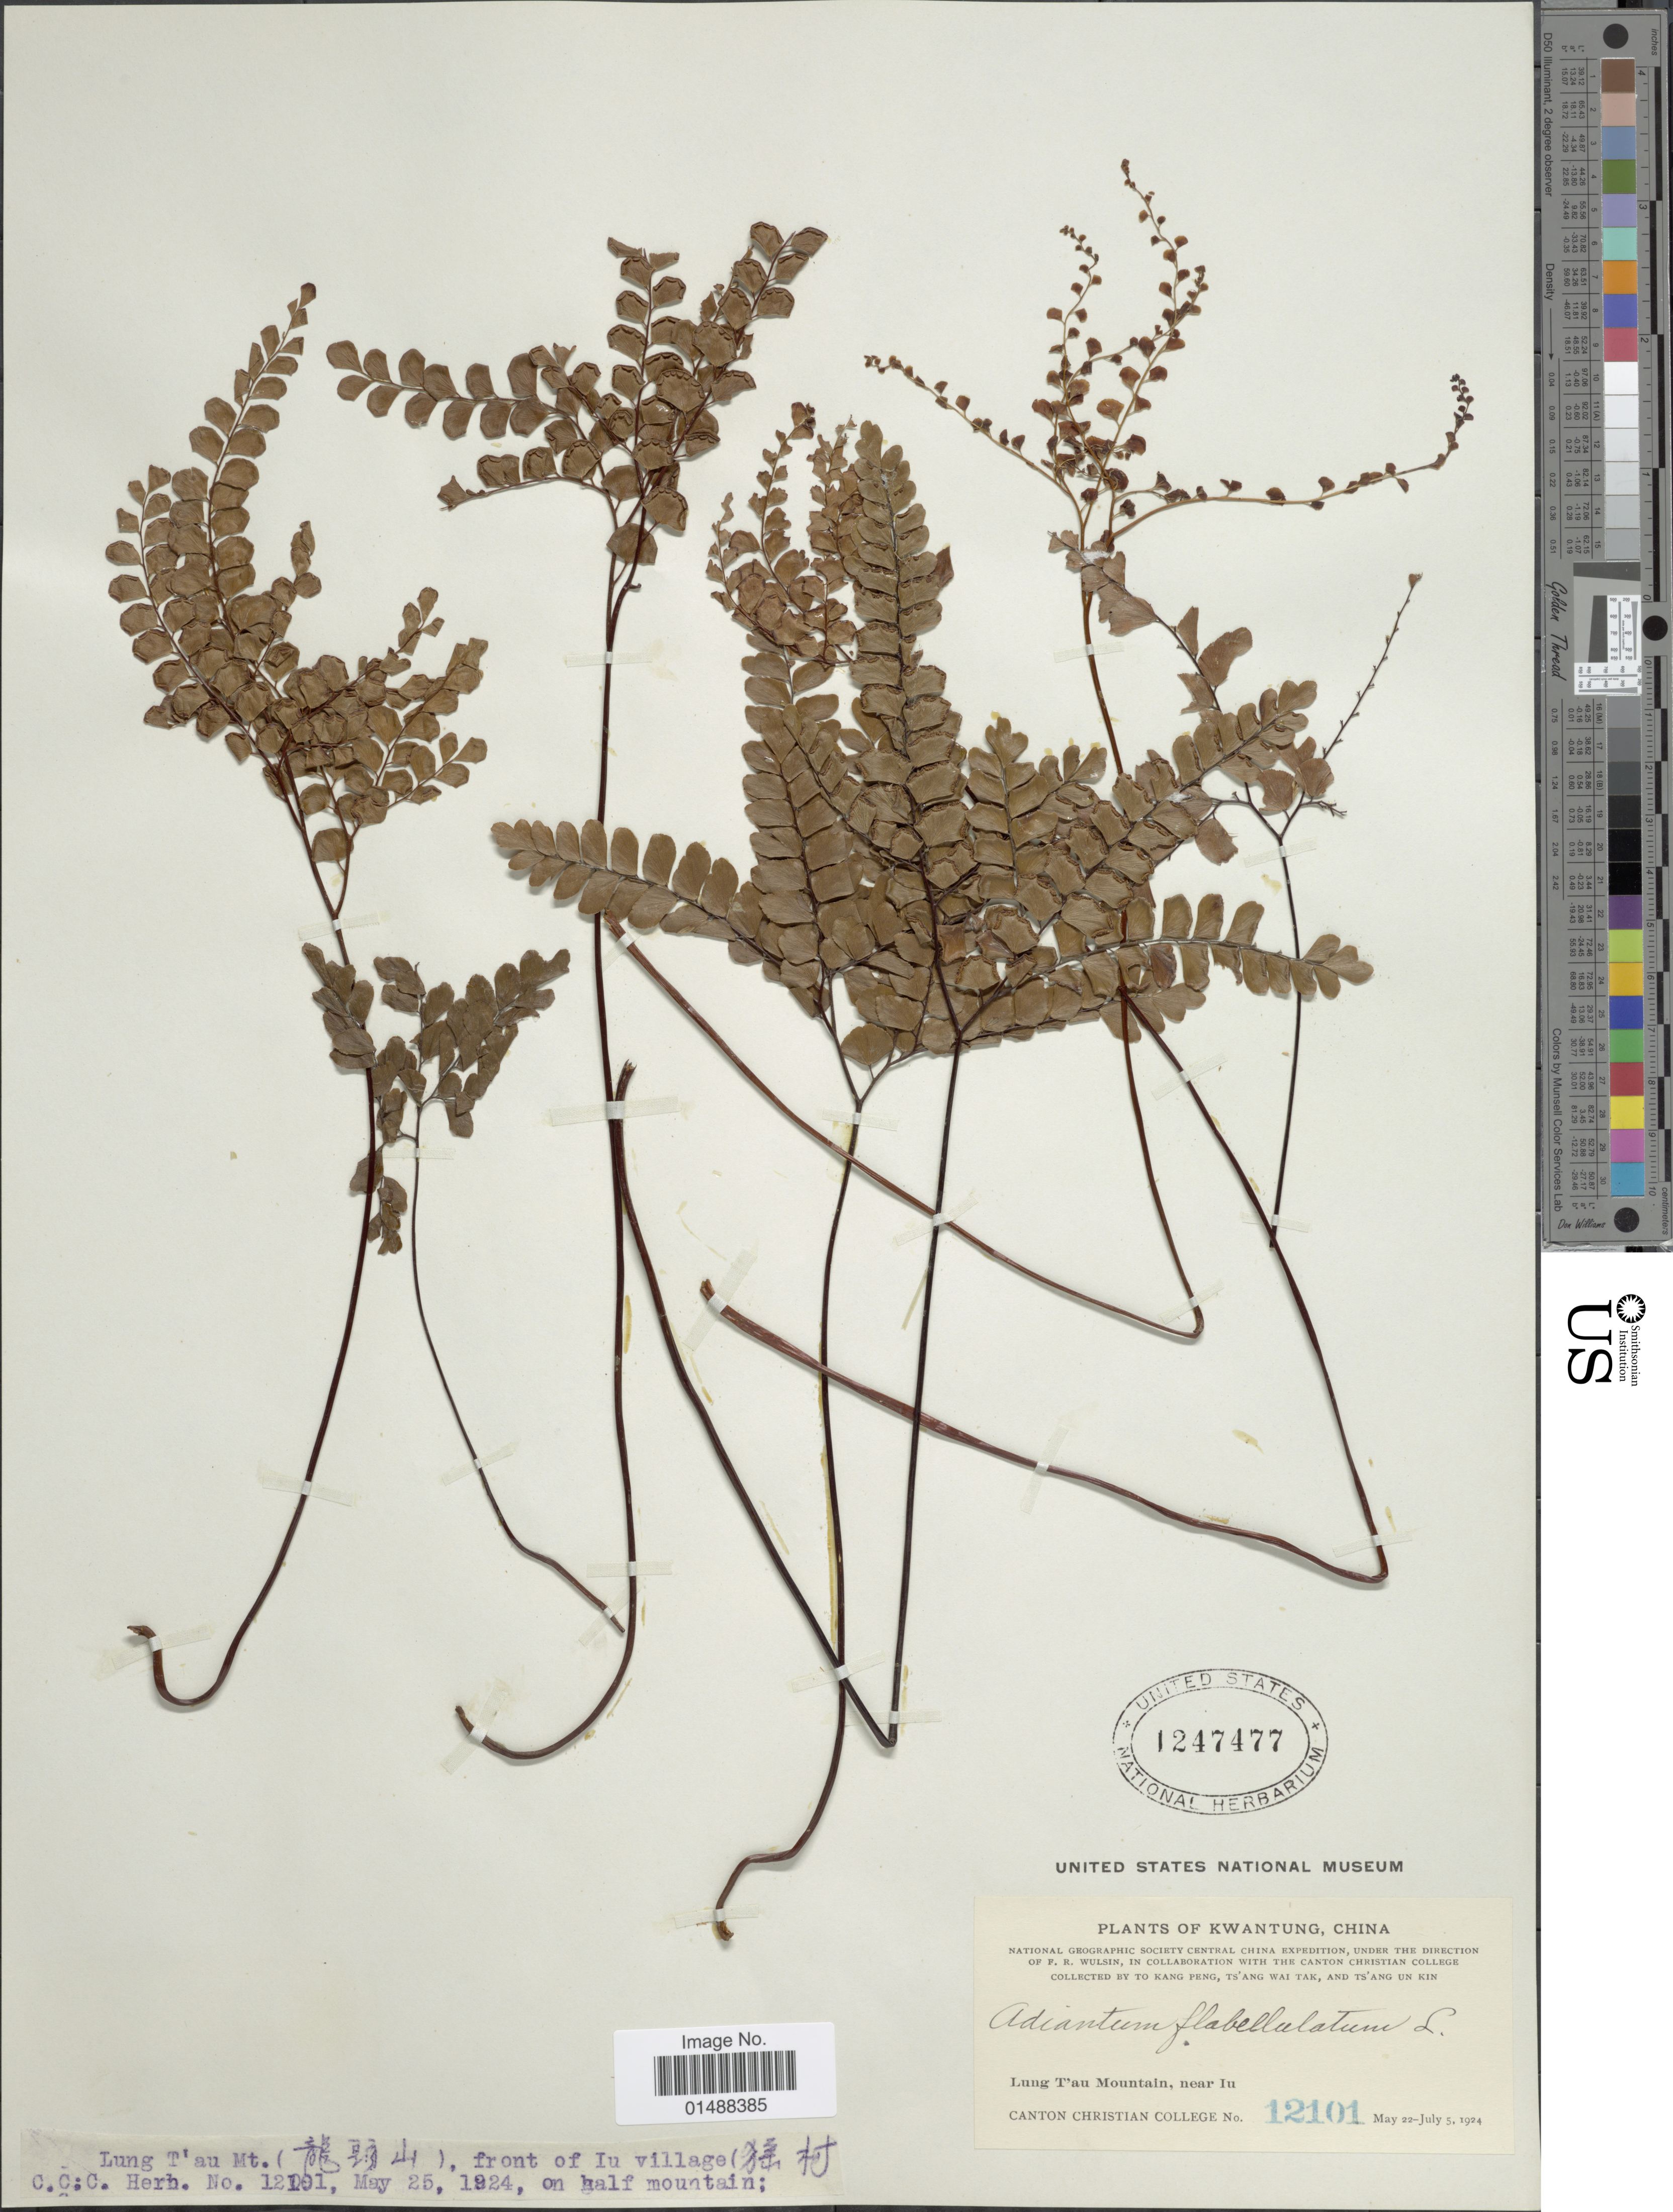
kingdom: Plantae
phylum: Tracheophyta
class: Polypodiopsida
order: Polypodiales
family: Pteridaceae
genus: Adiantum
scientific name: Adiantum flabellulatum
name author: L.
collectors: Canton Christian College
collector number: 12101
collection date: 1924-05-22/1924-07-05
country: China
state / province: Guangdong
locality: China, Kwangtung, Lung T'au Mountain, near Iu.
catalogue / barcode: US 1247477